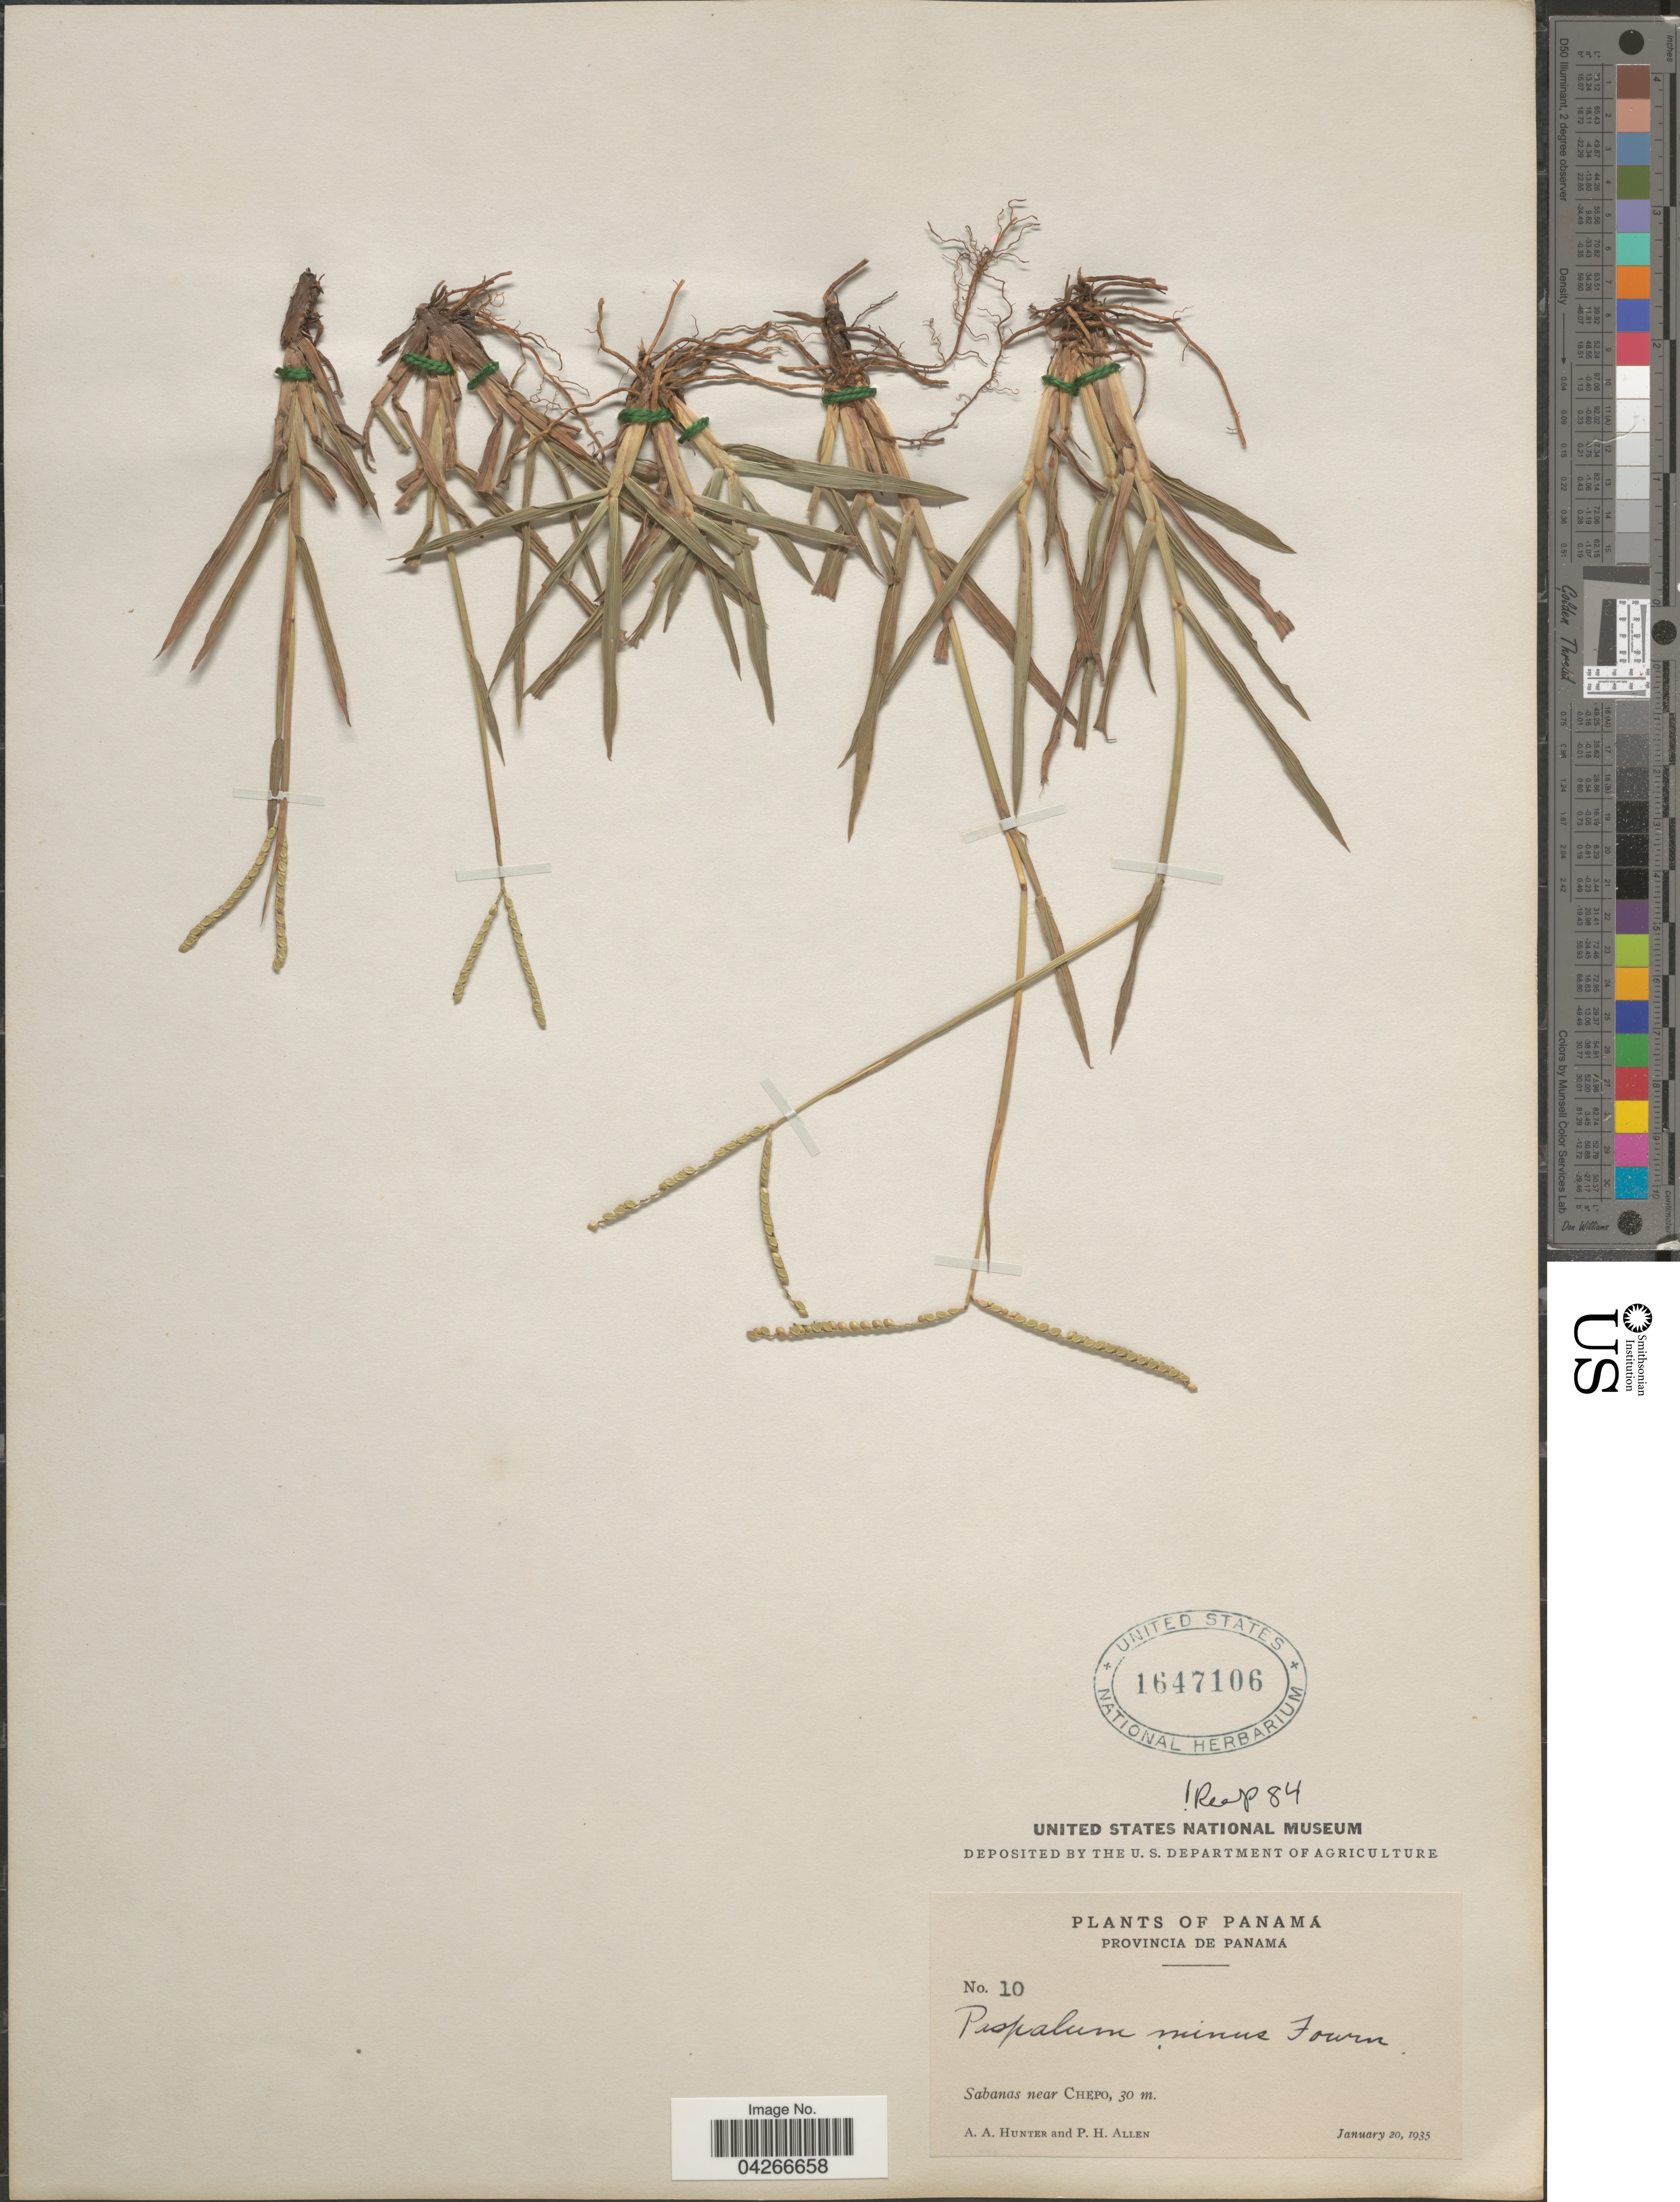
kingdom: Plantae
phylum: Tracheophyta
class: Liliopsida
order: Poales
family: Poaceae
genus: Paspalum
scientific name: Paspalum minus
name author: E. Fourn.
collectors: A. Hunter & P. H. Allen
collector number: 10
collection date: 1935-01-20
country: Panama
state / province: Panamá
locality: Sabanas near Chepo.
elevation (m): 30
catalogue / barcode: US 1647106